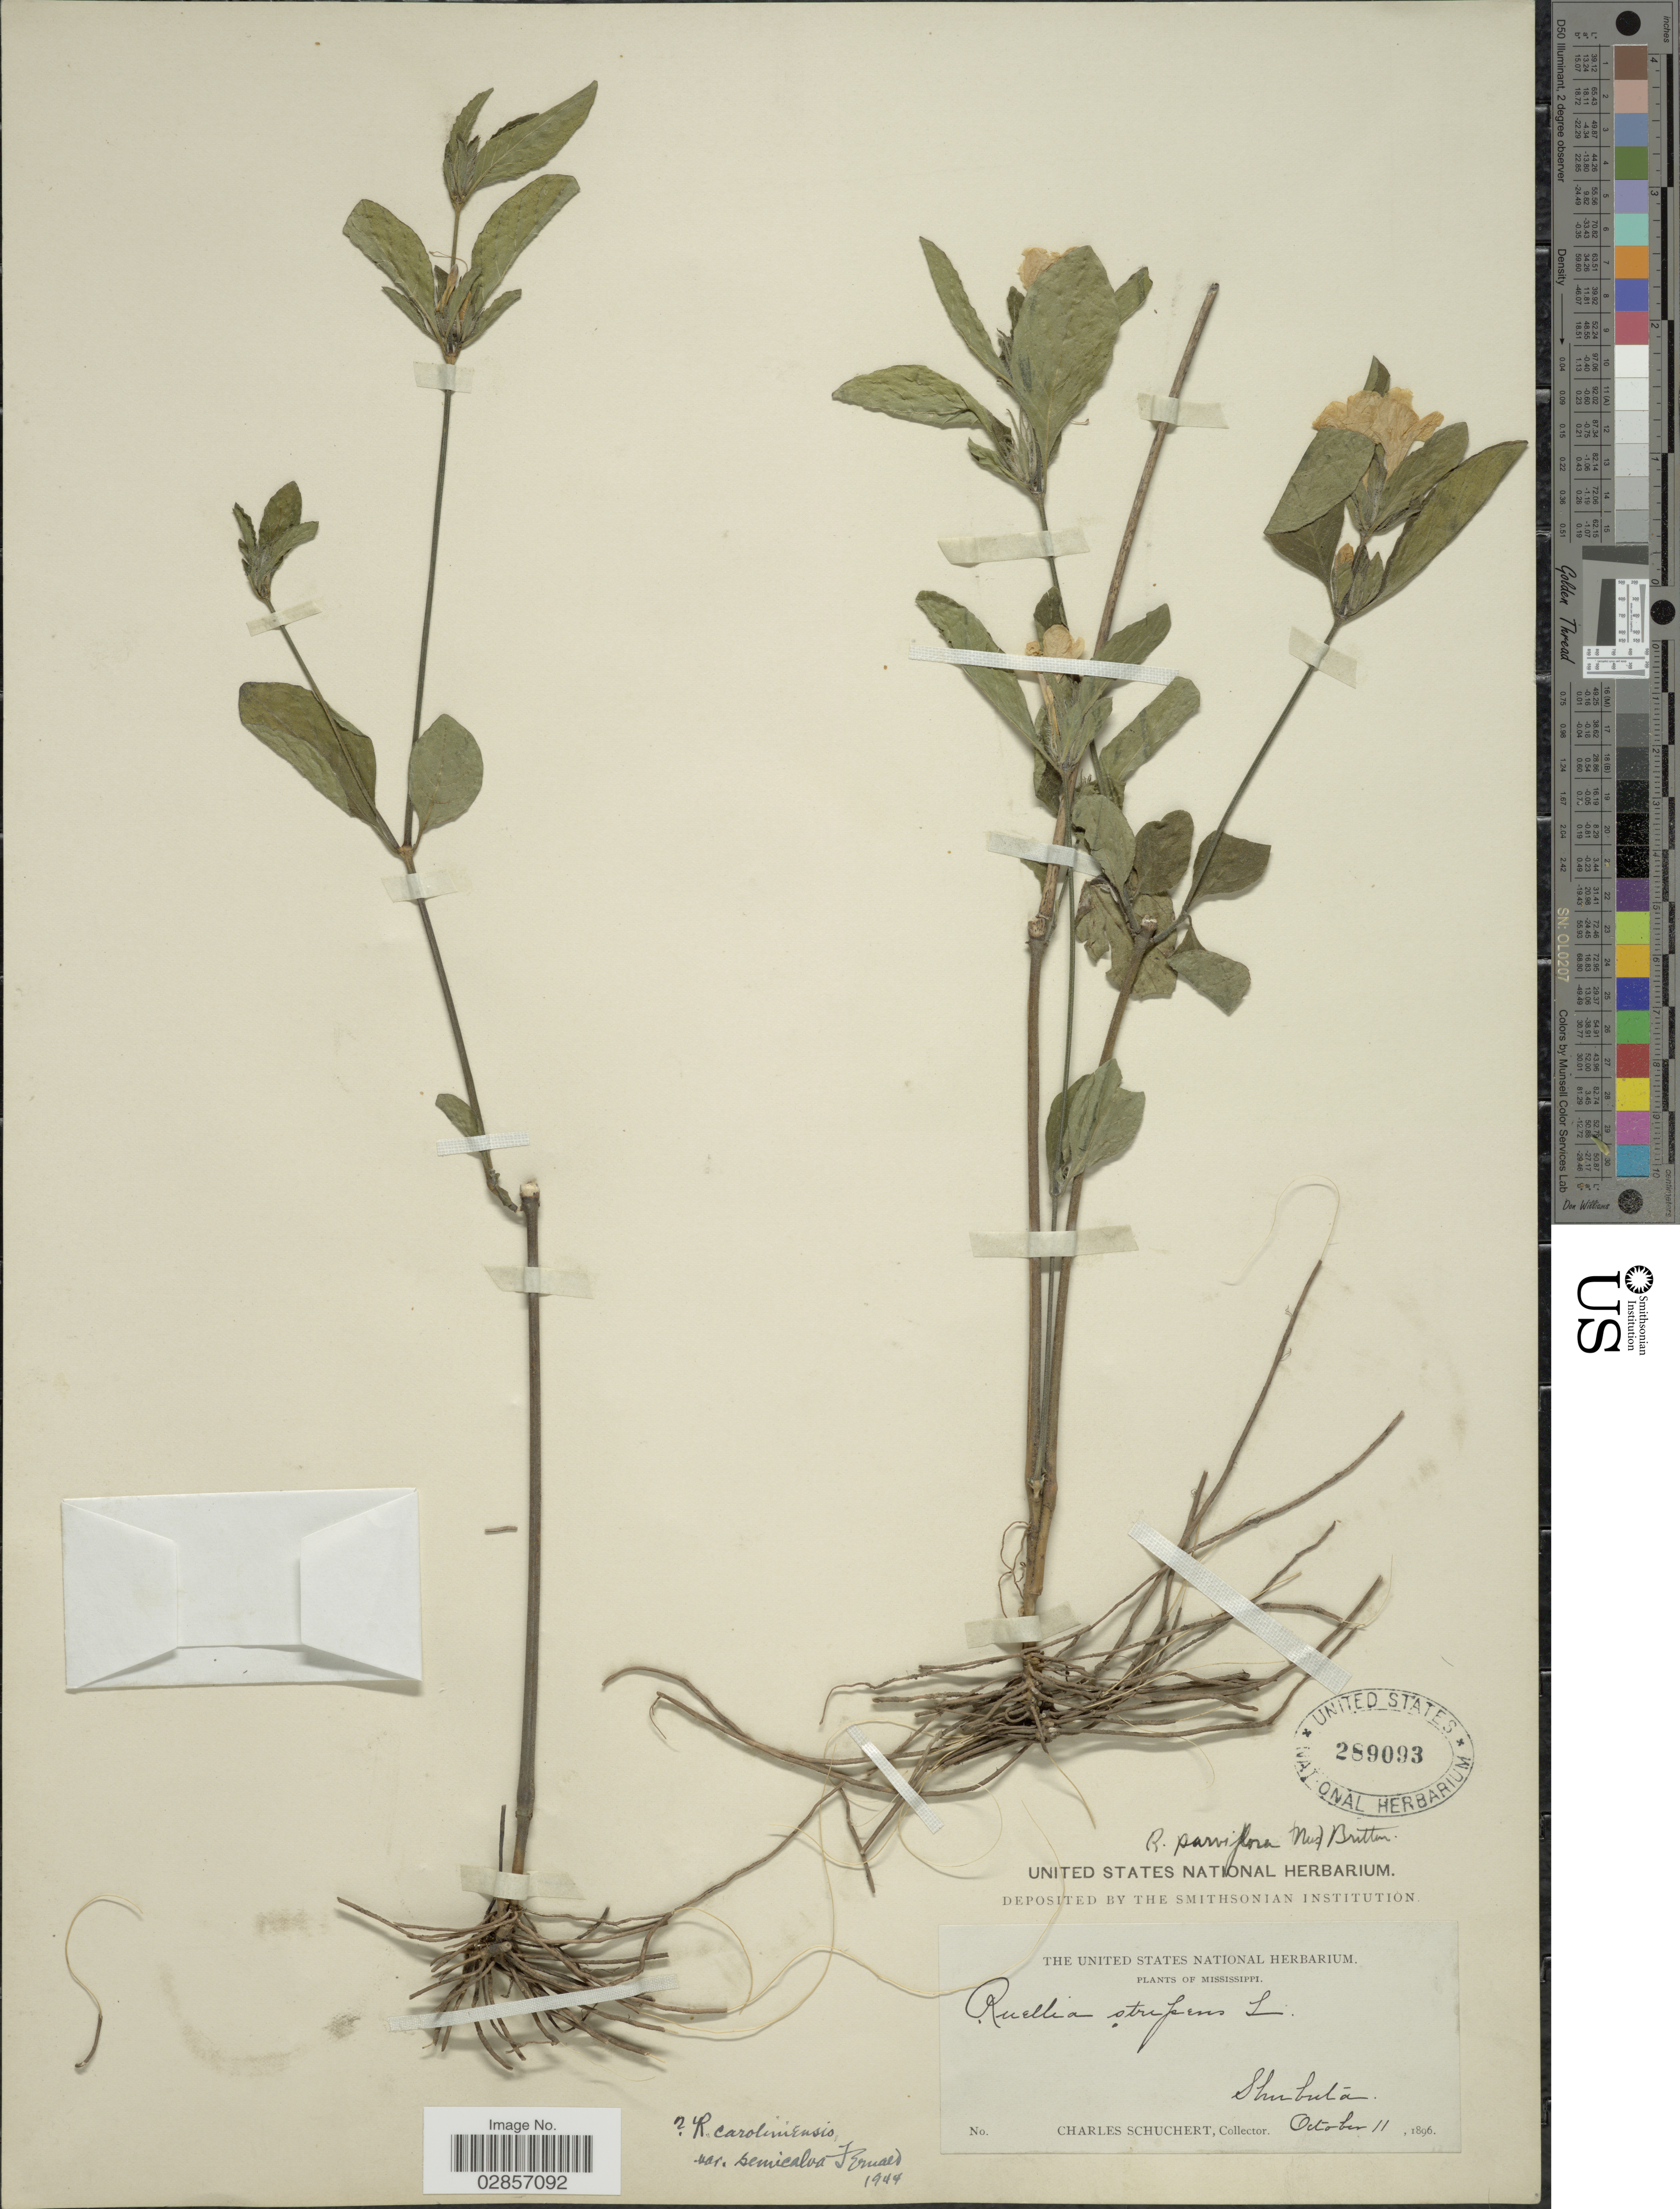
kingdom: Plantae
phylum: Tracheophyta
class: Magnoliopsida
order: Lamiales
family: Acanthaceae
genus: Ruellia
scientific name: Ruellia caroliniensis var. semicalva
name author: Fernald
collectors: C. Schuchert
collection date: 1896-10-11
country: United States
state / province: Mississippi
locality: Shubuta.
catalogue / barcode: US 289093